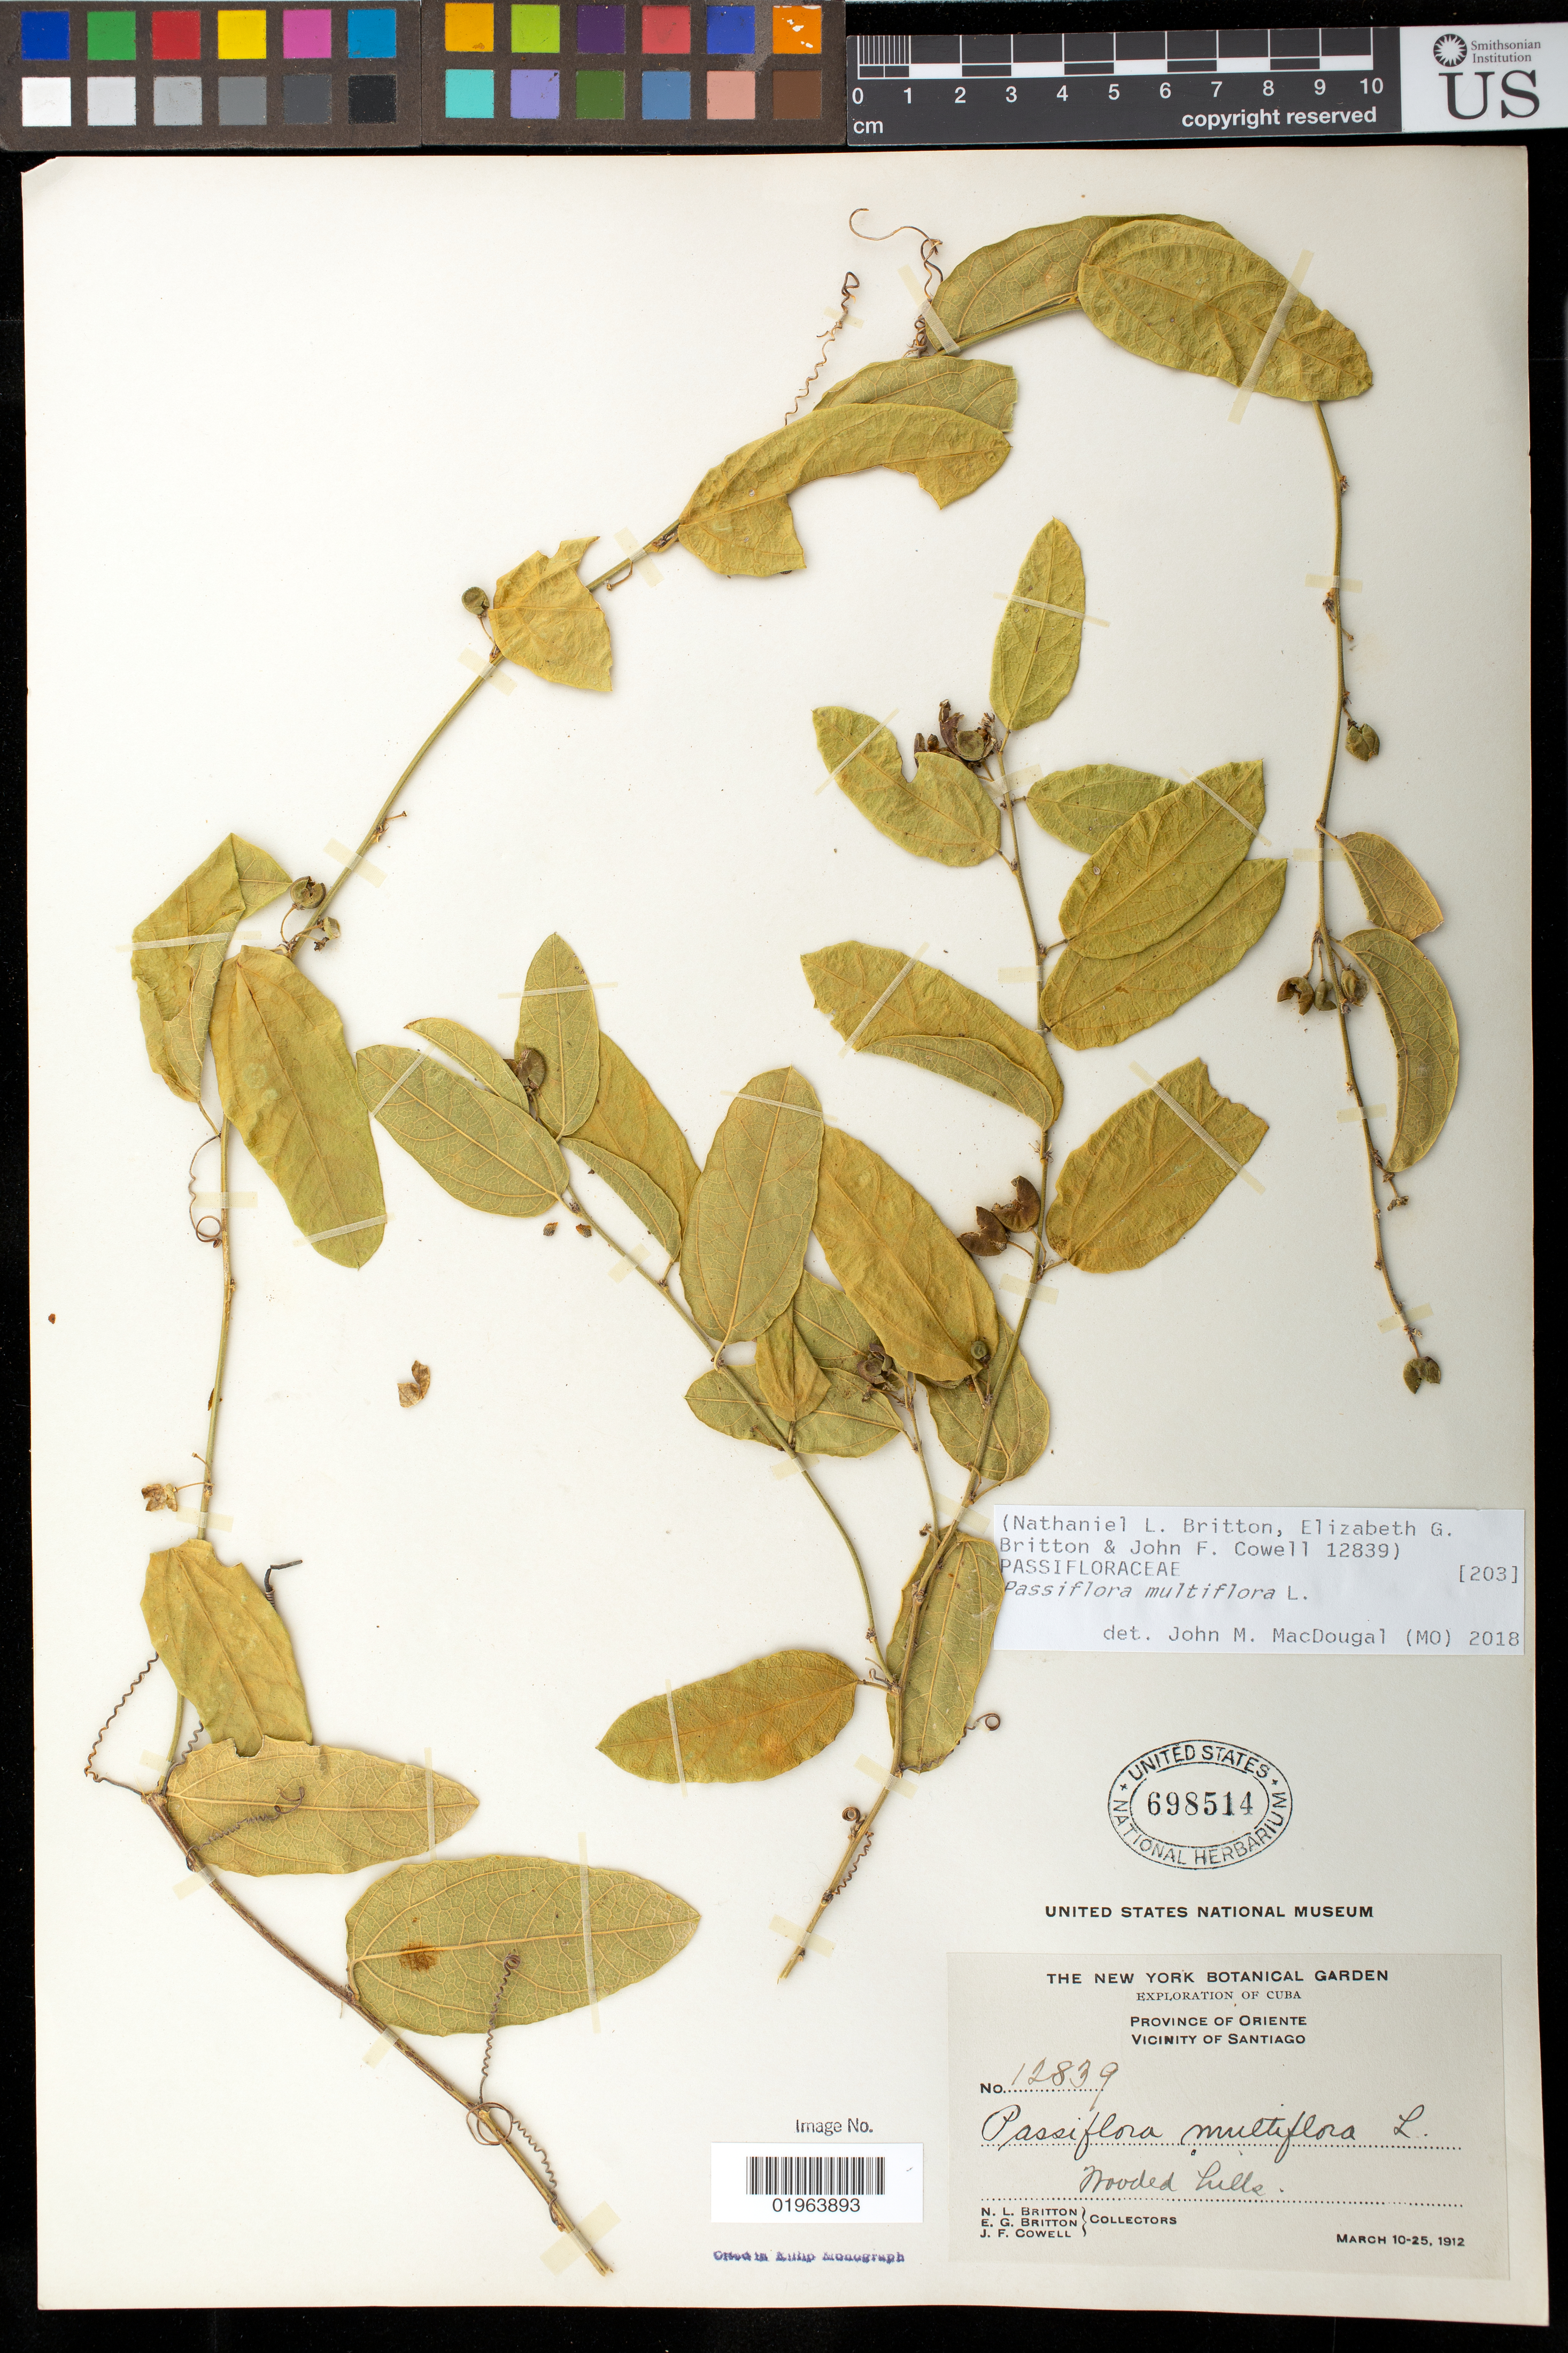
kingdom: Plantae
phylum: Tracheophyta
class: Magnoliopsida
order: Malpighiales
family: Passifloraceae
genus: Passiflora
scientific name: Passiflora multiflora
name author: L.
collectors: N. Britton, E. G. Britton & J. F. Cowell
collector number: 12839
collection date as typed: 10 Mar 1912 to 25 Mar 1912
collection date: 1912-03-10/1912-03-25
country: Cuba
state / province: Oriente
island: Cuba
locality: vicinity of Santiago; wooded hills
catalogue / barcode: US 698514